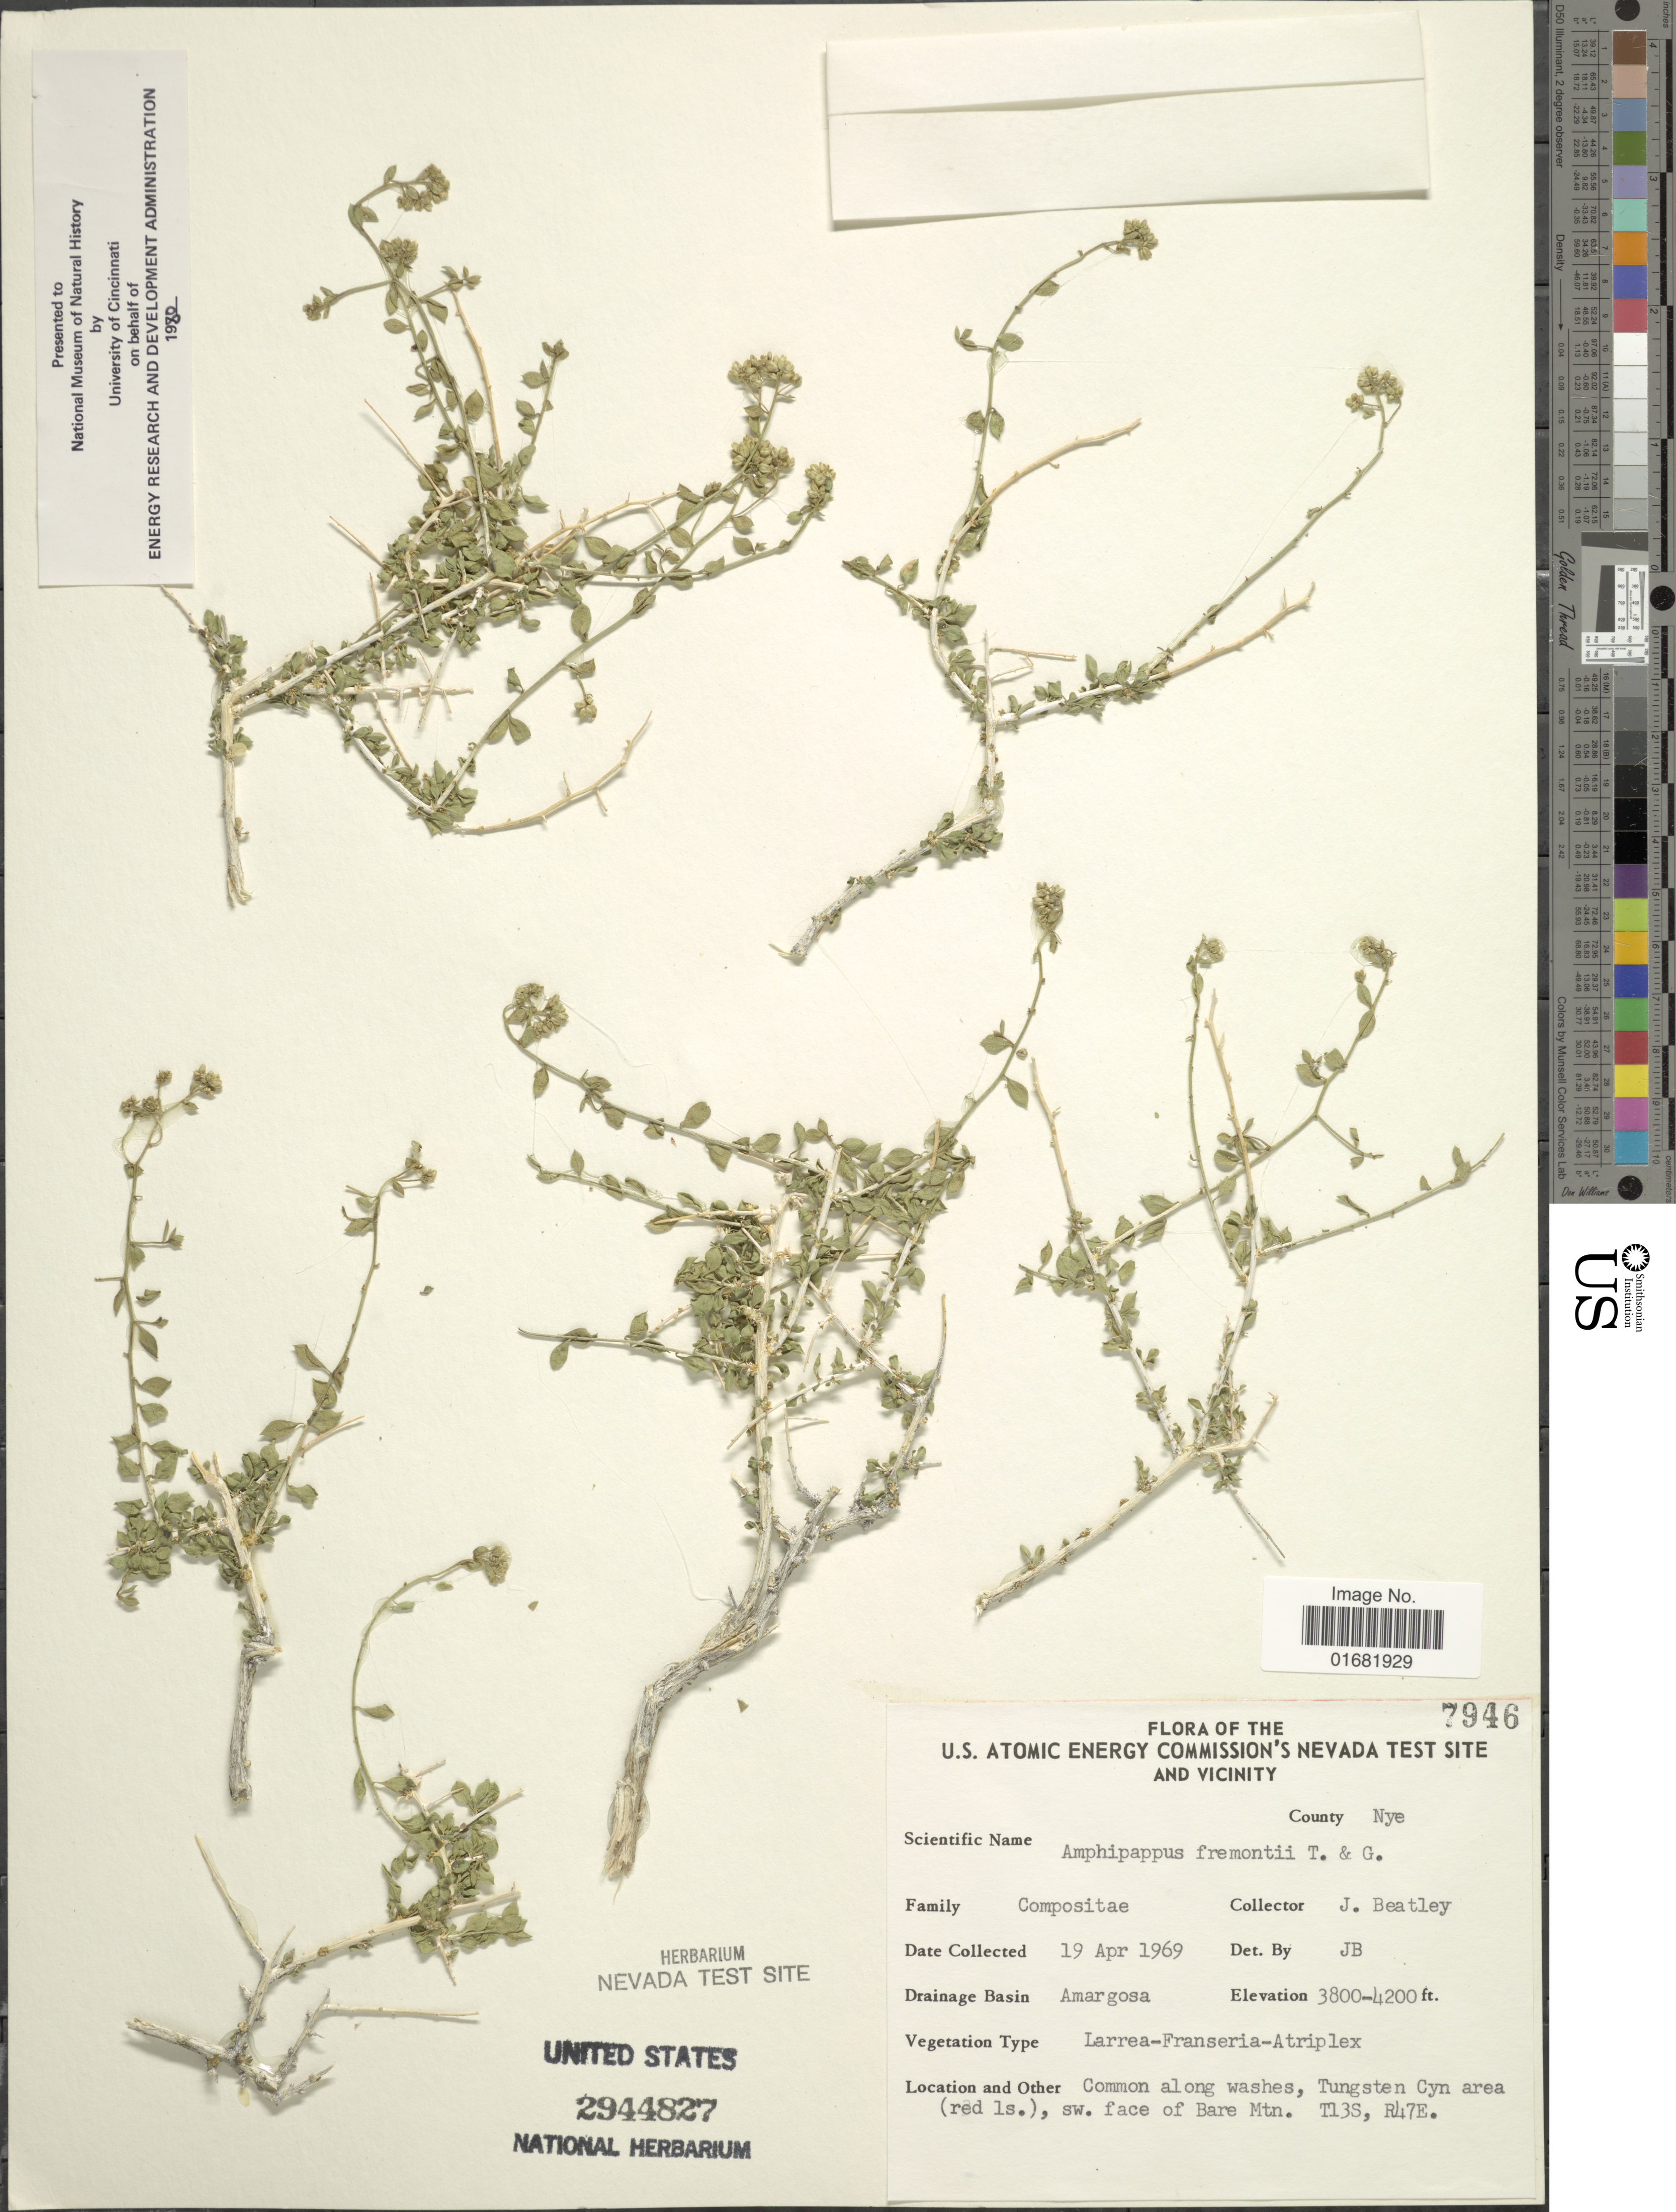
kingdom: Plantae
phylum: Tracheophyta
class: Magnoliopsida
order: Asterales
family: Asteraceae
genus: Amphipappus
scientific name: Amphipappus fremontii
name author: Torr. & A. Gray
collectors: J. C. Beatley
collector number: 7946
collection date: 1969-04-19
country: United States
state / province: Nevada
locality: U.S. Atomic Energy Commission's Nevada Test Site and vicinity. County Nye. Drainage Basin Amargosa. Tungsten Cyn area (red 1s.), sw. face of Bare Mtn. T13S, R47E.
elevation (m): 1158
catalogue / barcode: US 2944827